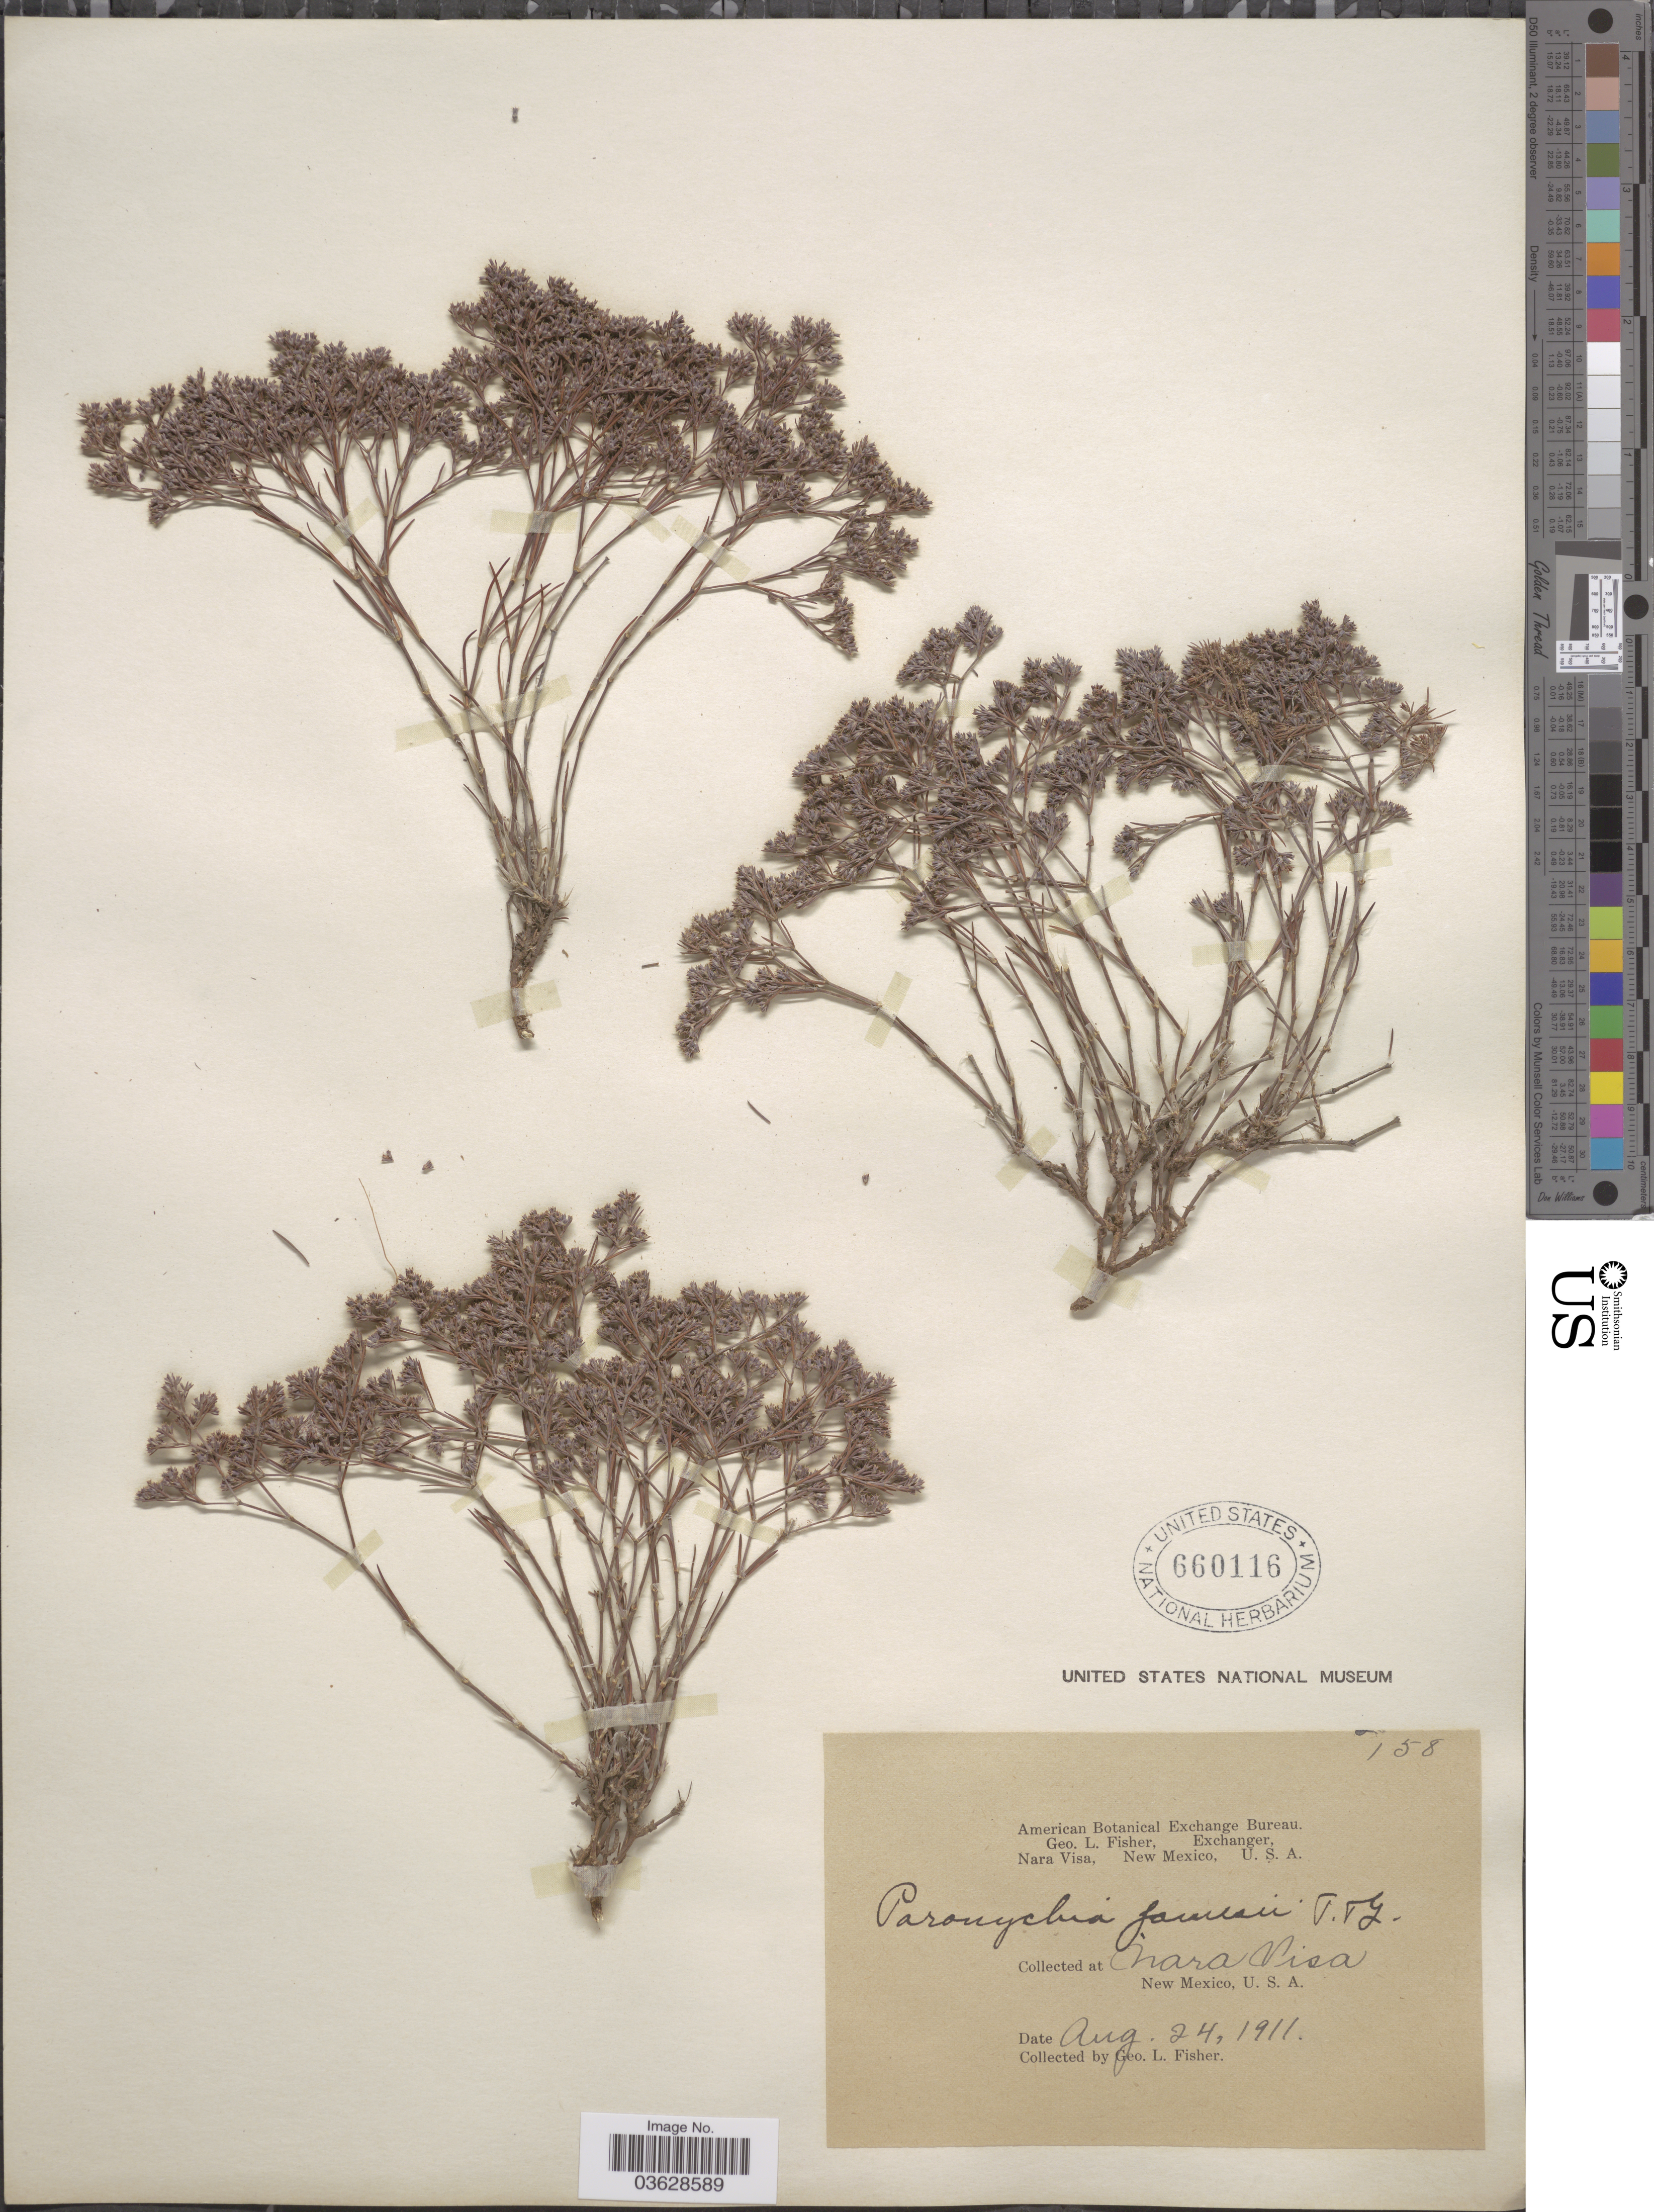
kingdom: Plantae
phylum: Tracheophyta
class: Magnoliopsida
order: Caryophyllales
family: Caryophyllaceae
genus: Paronychia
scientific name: Paronychia jamesii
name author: Torr. & A. Gray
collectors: G. L. Fisher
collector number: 158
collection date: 1911-08-24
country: United States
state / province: New Mexico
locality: Nara Visa.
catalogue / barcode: US 660116